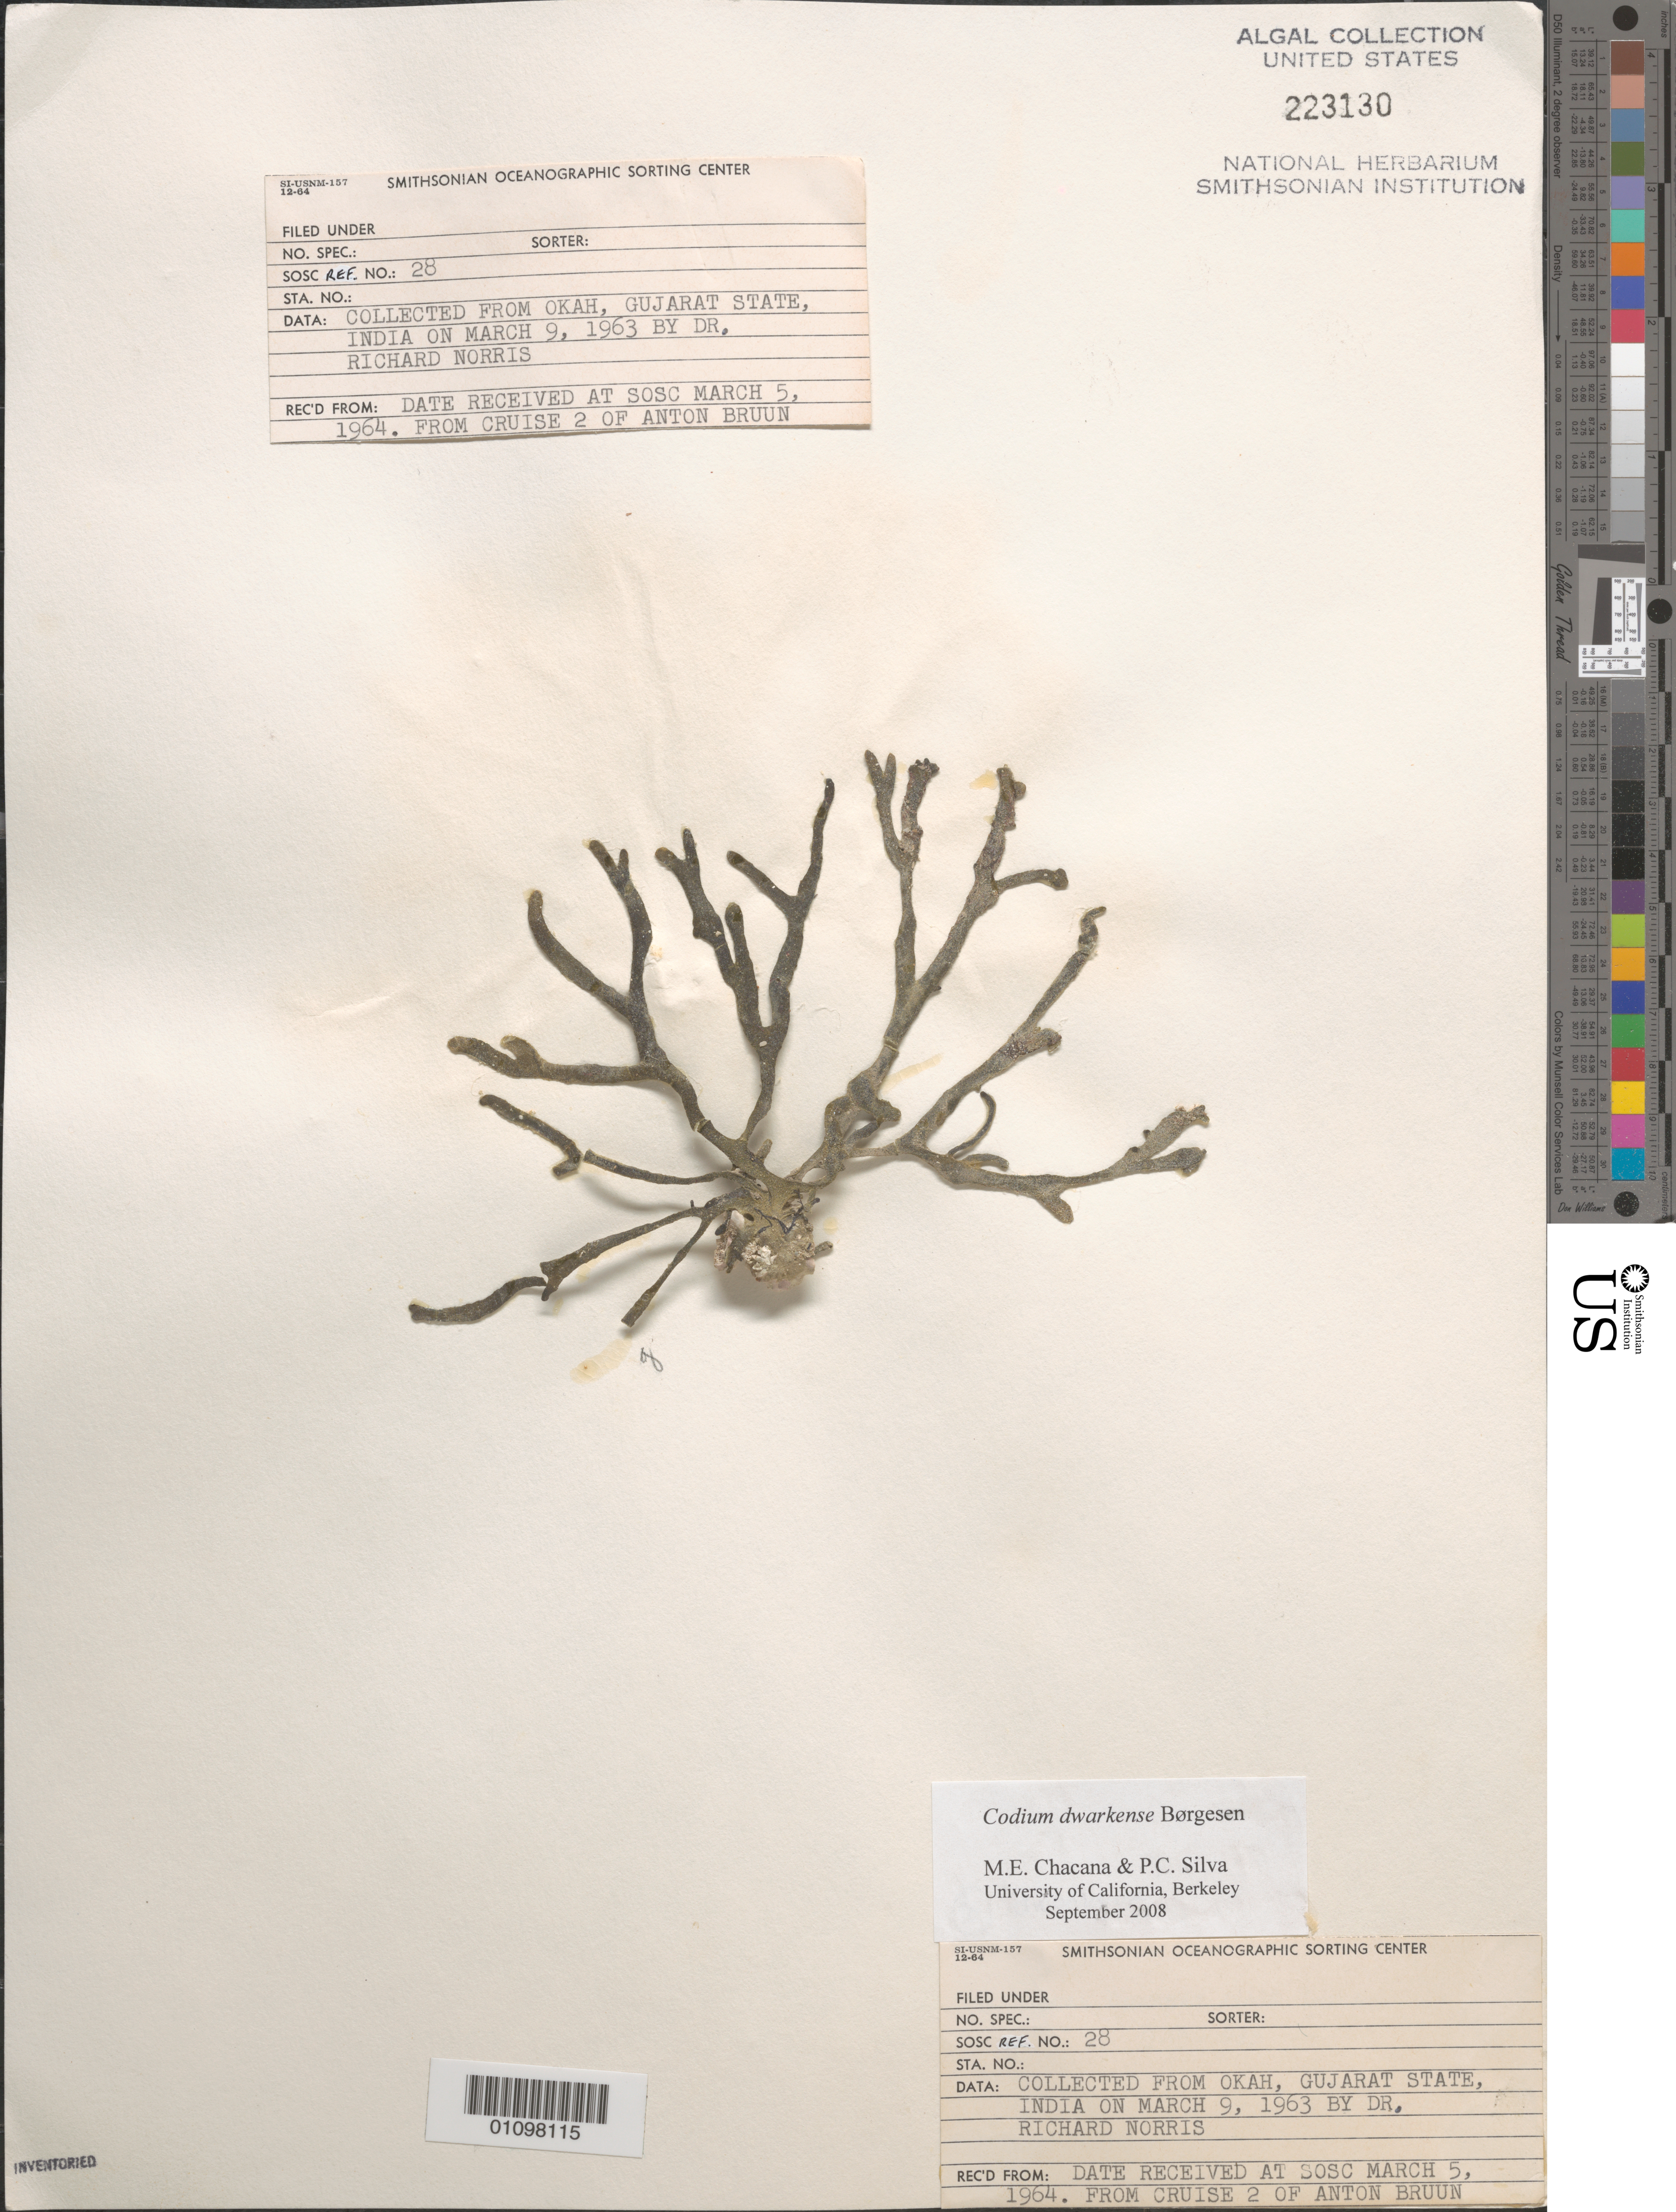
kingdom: Plantae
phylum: Chlorophyta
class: Ulvophyceae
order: Bryopsidales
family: Codiaceae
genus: Codium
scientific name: Codium dwarkense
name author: Børgesen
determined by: Chacana, M. E.; Silva, P. C.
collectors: R. E. Norris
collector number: SOSC Ref 28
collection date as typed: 09 Mar 1963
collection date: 1963-03-09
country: India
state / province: Gujarat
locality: Okah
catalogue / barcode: US 223130